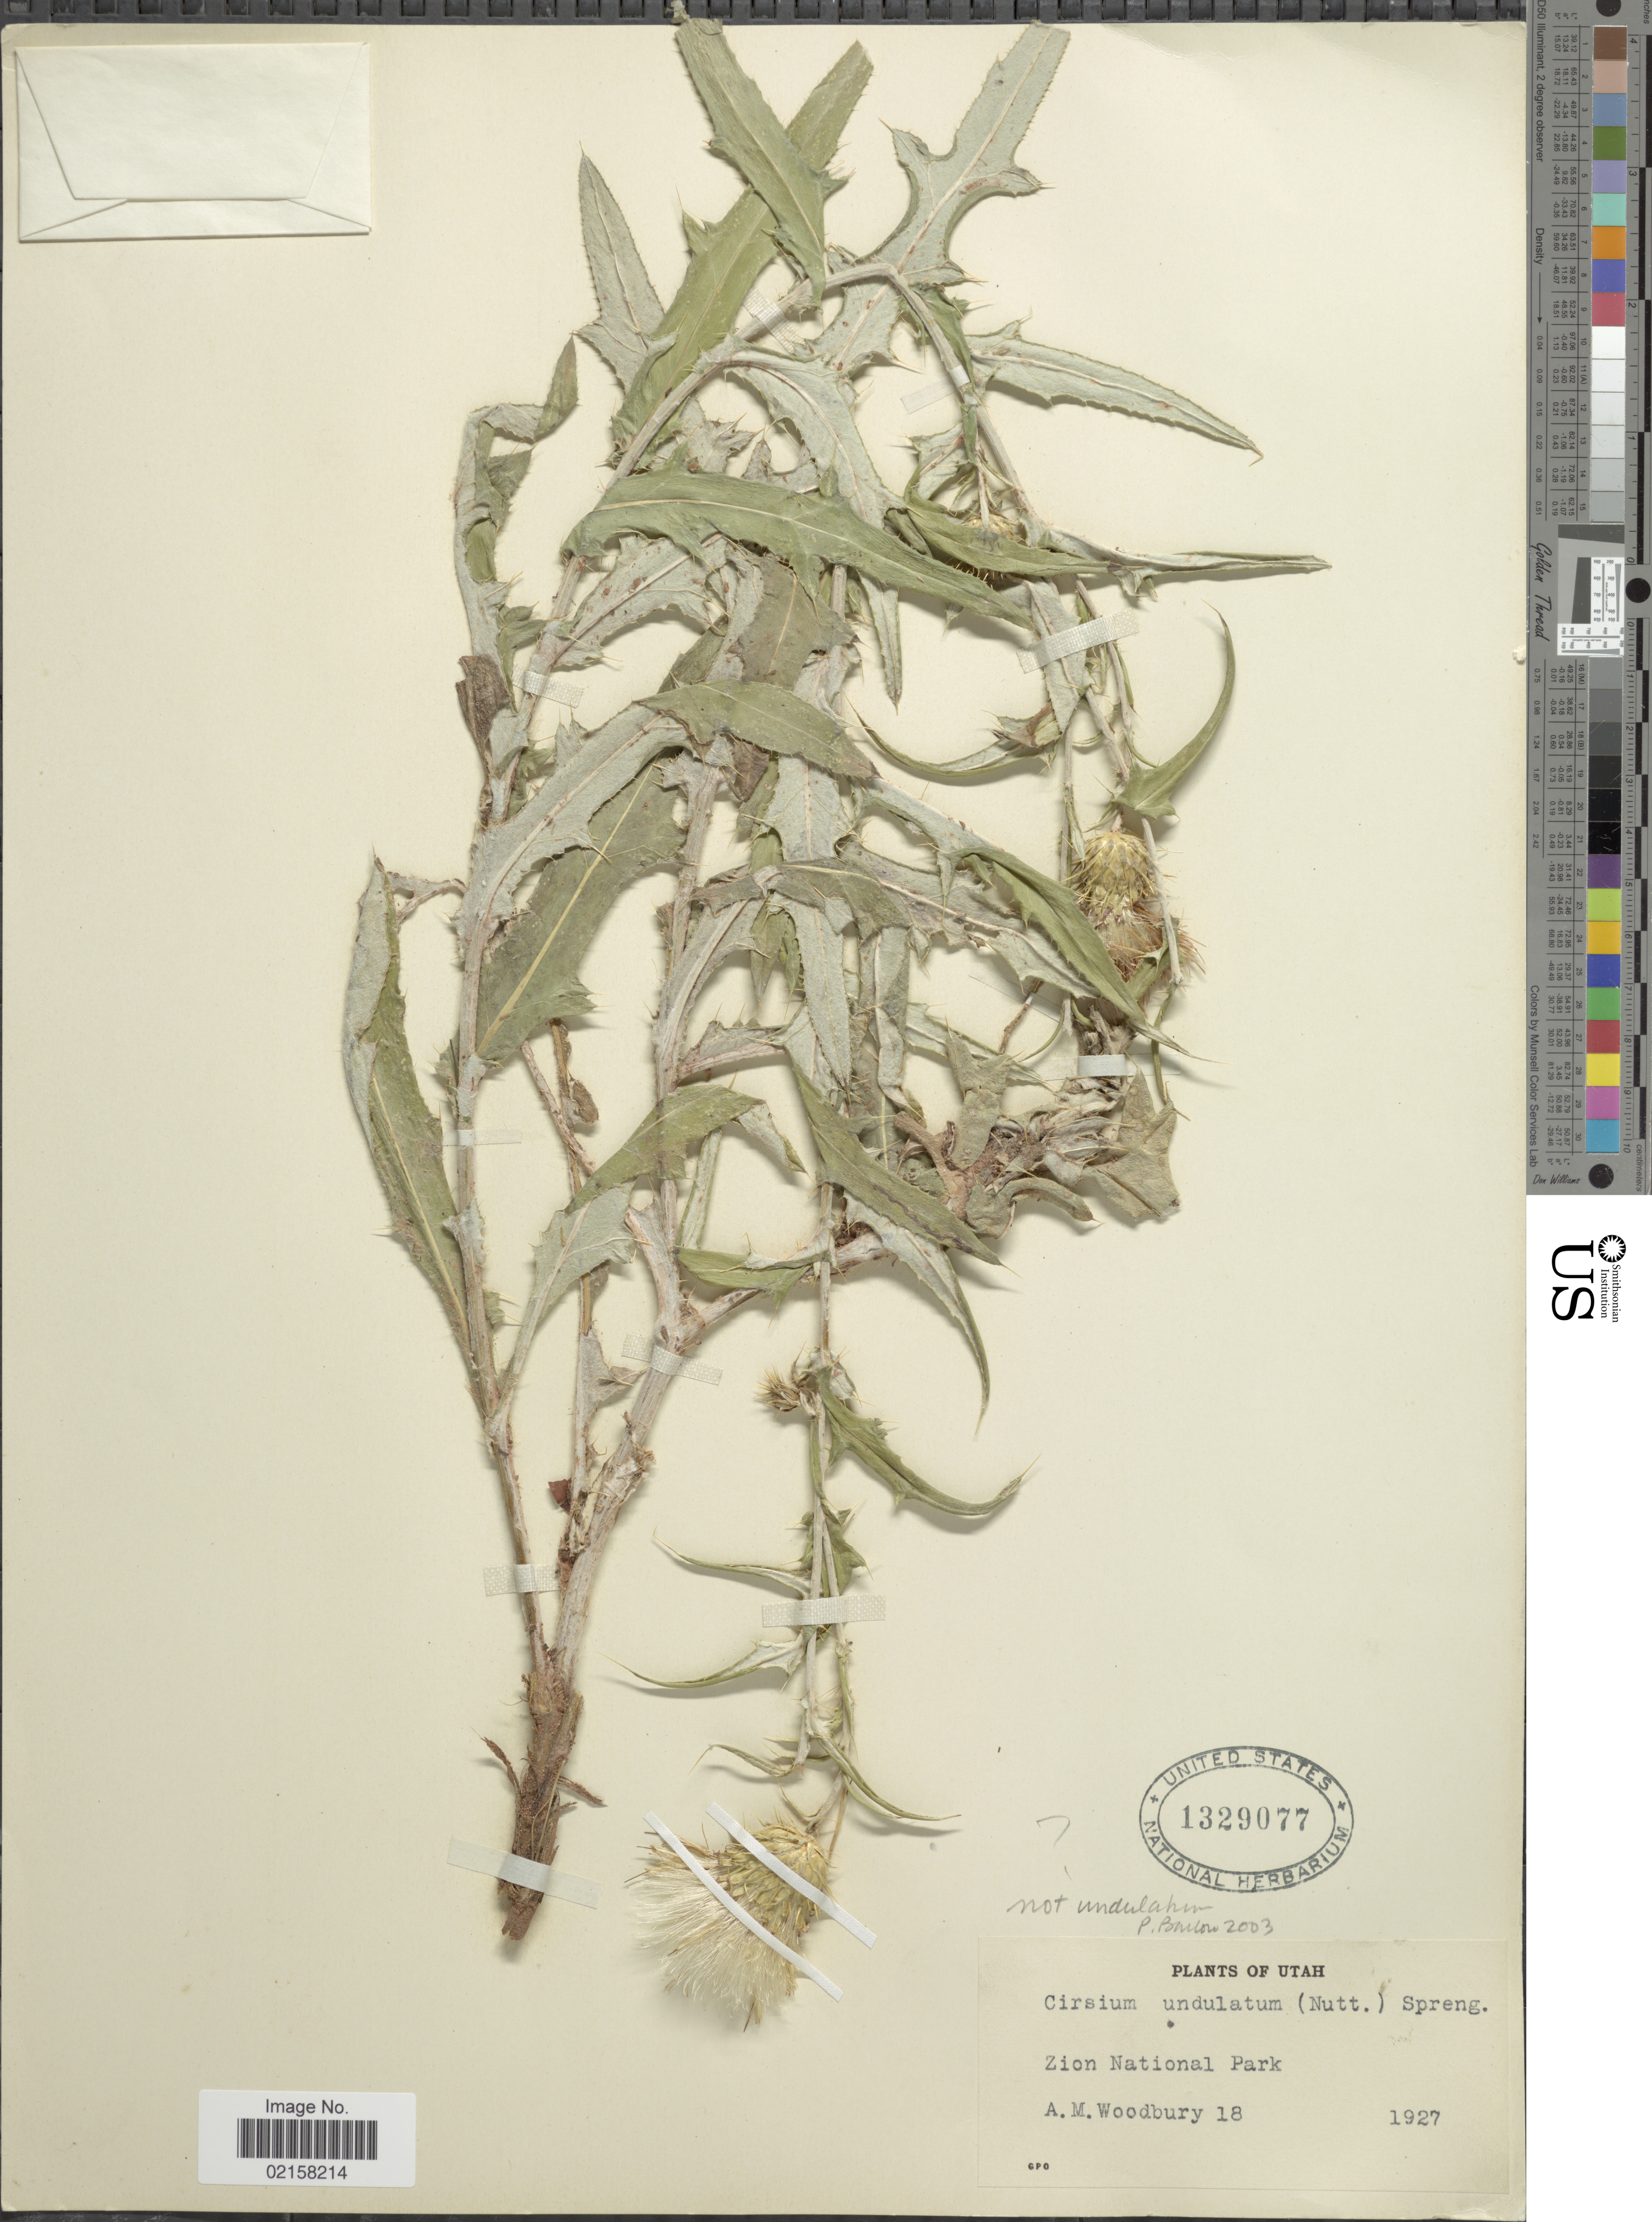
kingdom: Plantae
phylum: Tracheophyta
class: Magnoliopsida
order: Asterales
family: Asteraceae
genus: Cirsium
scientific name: Cirsium arizonicum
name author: (A. Gray) Petr.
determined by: Ackerfield, Jennifer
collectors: A. M. Woodbury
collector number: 18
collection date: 1927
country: United States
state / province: Utah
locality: Zion National Park.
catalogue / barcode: US 1329077